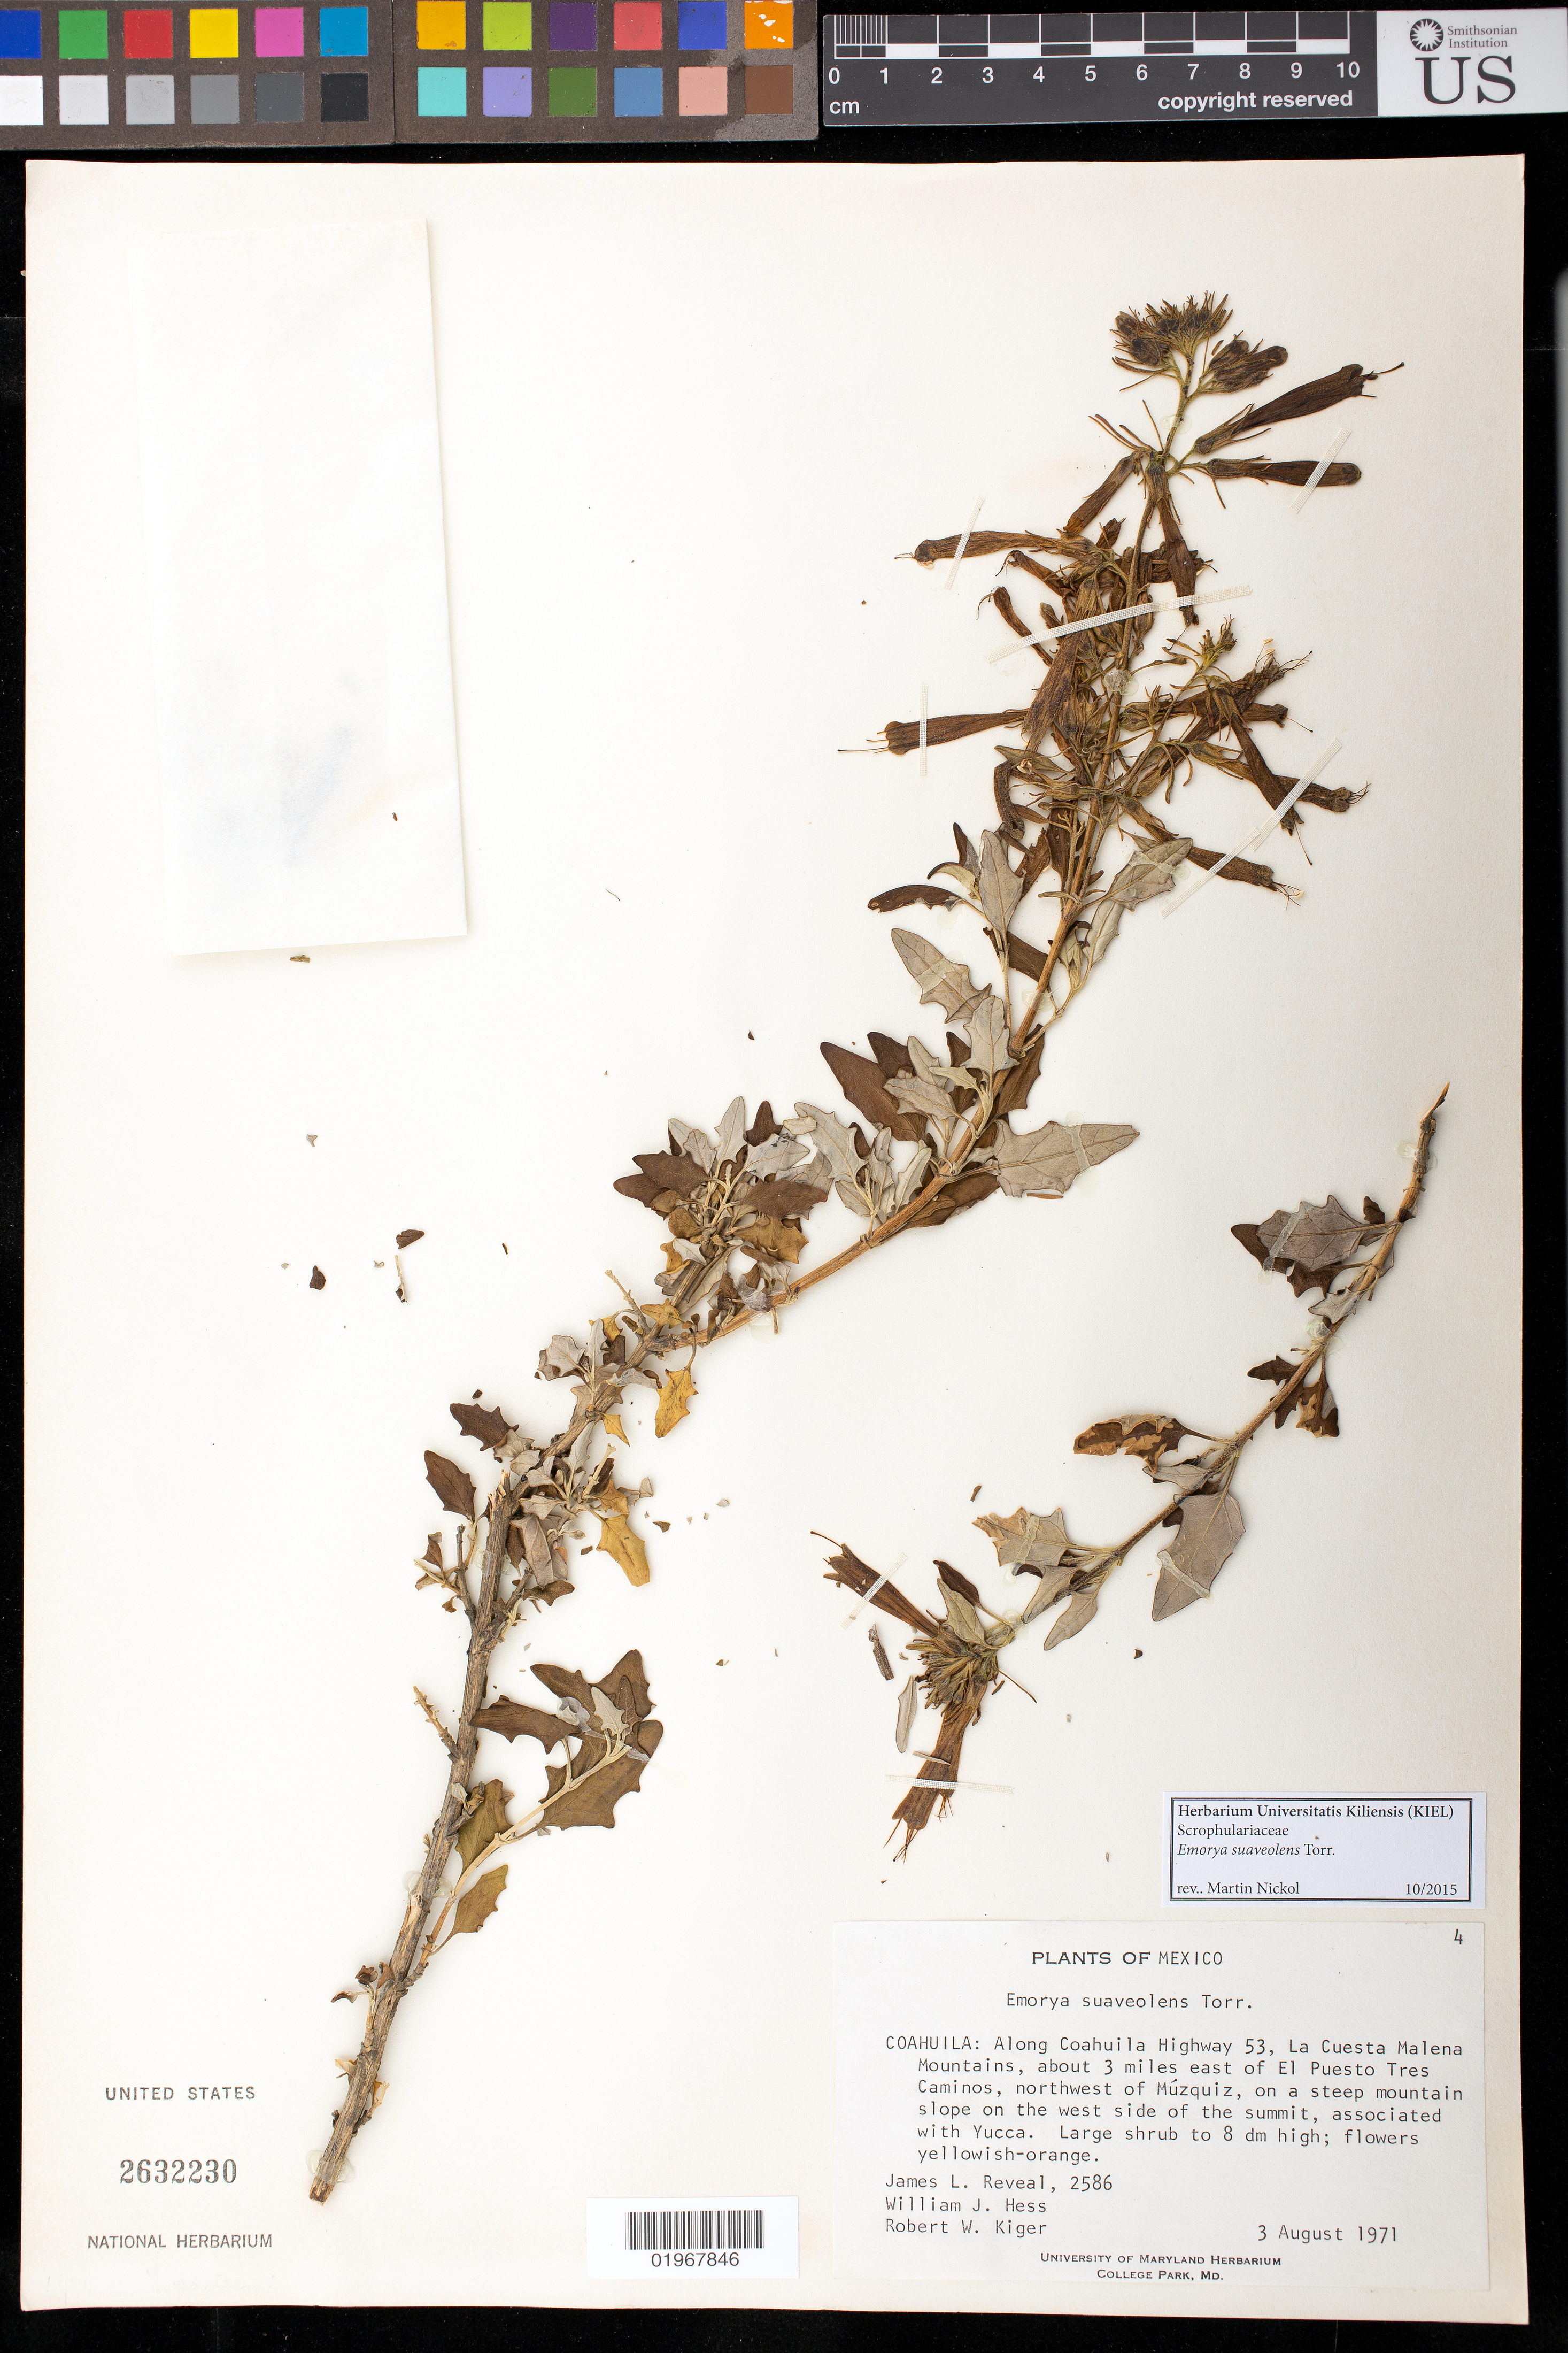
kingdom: Plantae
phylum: Tracheophyta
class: Magnoliopsida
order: Lamiales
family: Scrophulariaceae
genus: Emorya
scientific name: Emorya suaveolens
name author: Torr. in Emory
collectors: J. L. Reveal, W. Hess & R. Kiger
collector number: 2586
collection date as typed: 03 Aug 1971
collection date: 1971-08-03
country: Mexico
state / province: Coahuila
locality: Coahuila: Along Coahuila highway 53, La Cuesta Malena Mountains, about 3 miles east of El Puerto Tres Caminos, northwest of Múzquiz.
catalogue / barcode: US 2632230